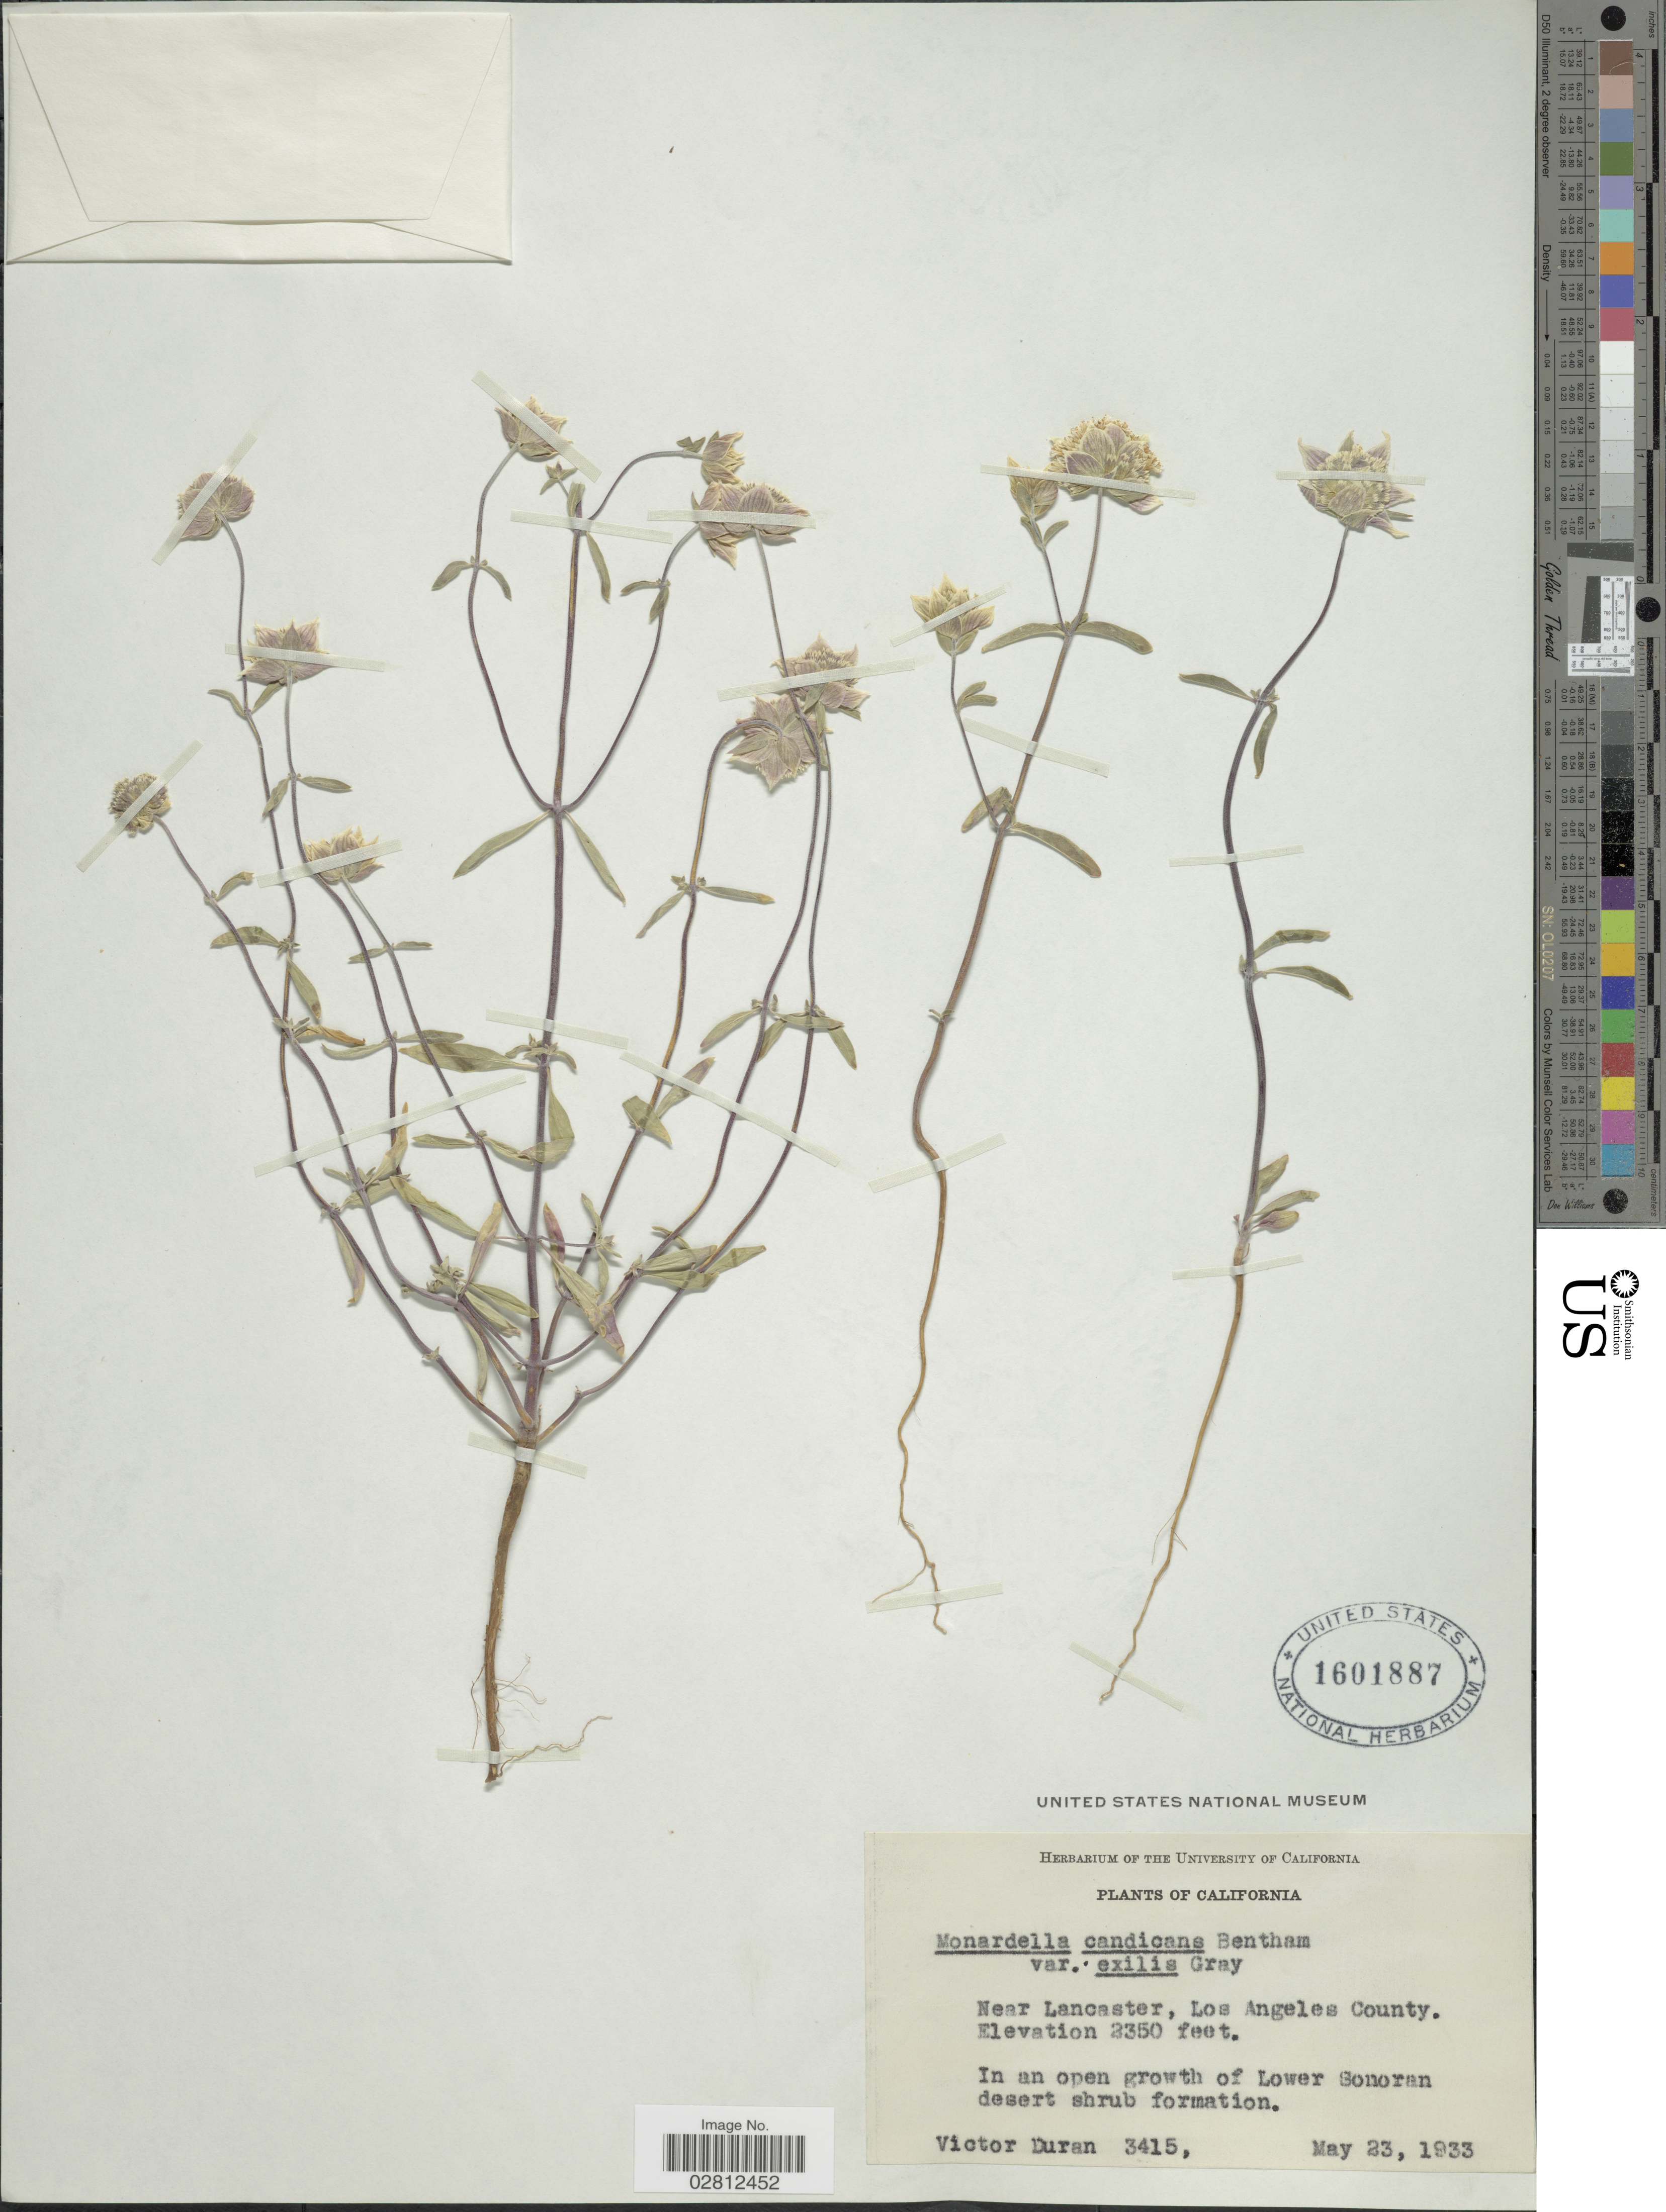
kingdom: Plantae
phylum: Tracheophyta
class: Magnoliopsida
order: Lamiales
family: Lamiaceae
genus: Monardella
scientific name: Monardella candicans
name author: Benth.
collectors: V. Duran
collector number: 3415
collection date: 1933-05-23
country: United States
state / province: California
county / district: Los Angeles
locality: Near Lancaster, Los Angeles County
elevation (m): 716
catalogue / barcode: US 1601887